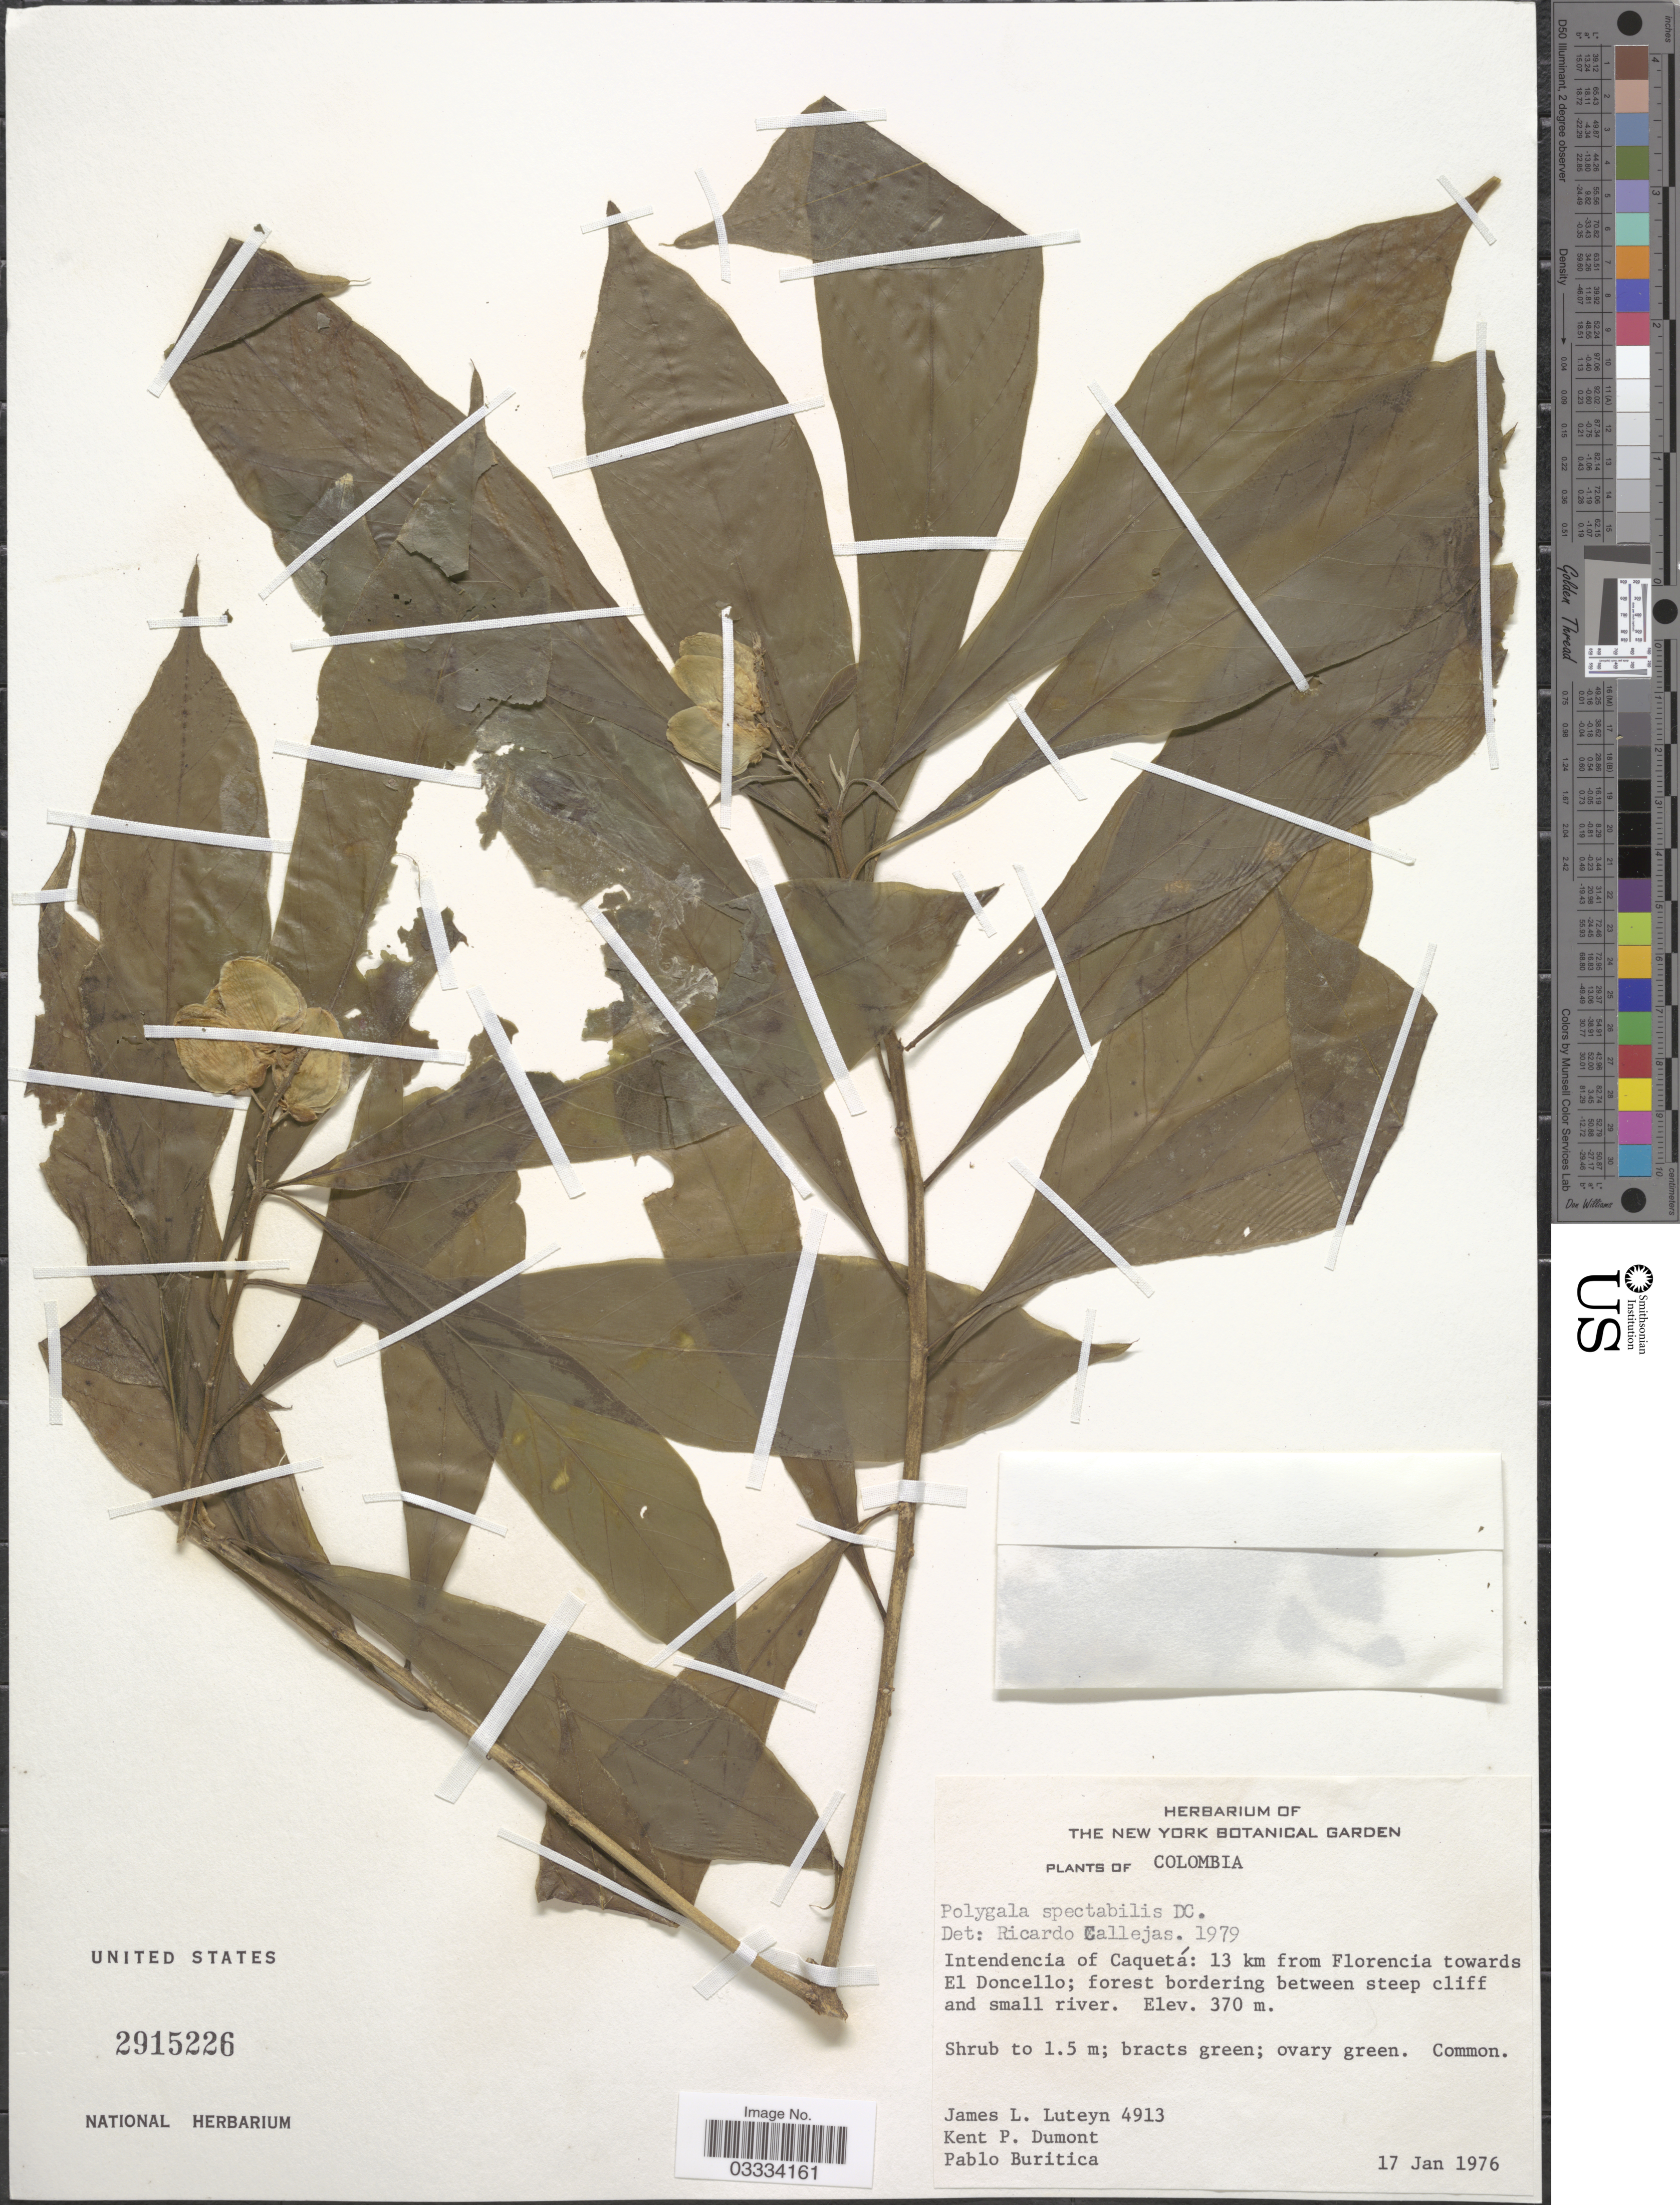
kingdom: Plantae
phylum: Tracheophyta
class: Magnoliopsida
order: Fabales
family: Polygalaceae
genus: Caamembeca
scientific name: Caamembeca spectabilis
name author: (DC.) J.F.B. Pastore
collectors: J. L. Luteyn, K. P. Dumont & P. Buritica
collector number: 4913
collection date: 1976-01-17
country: Colombia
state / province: Caquetá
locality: Intendencia of Caquetá: 13 km from Florencia towards El Doncello.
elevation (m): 370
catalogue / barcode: US 2915226